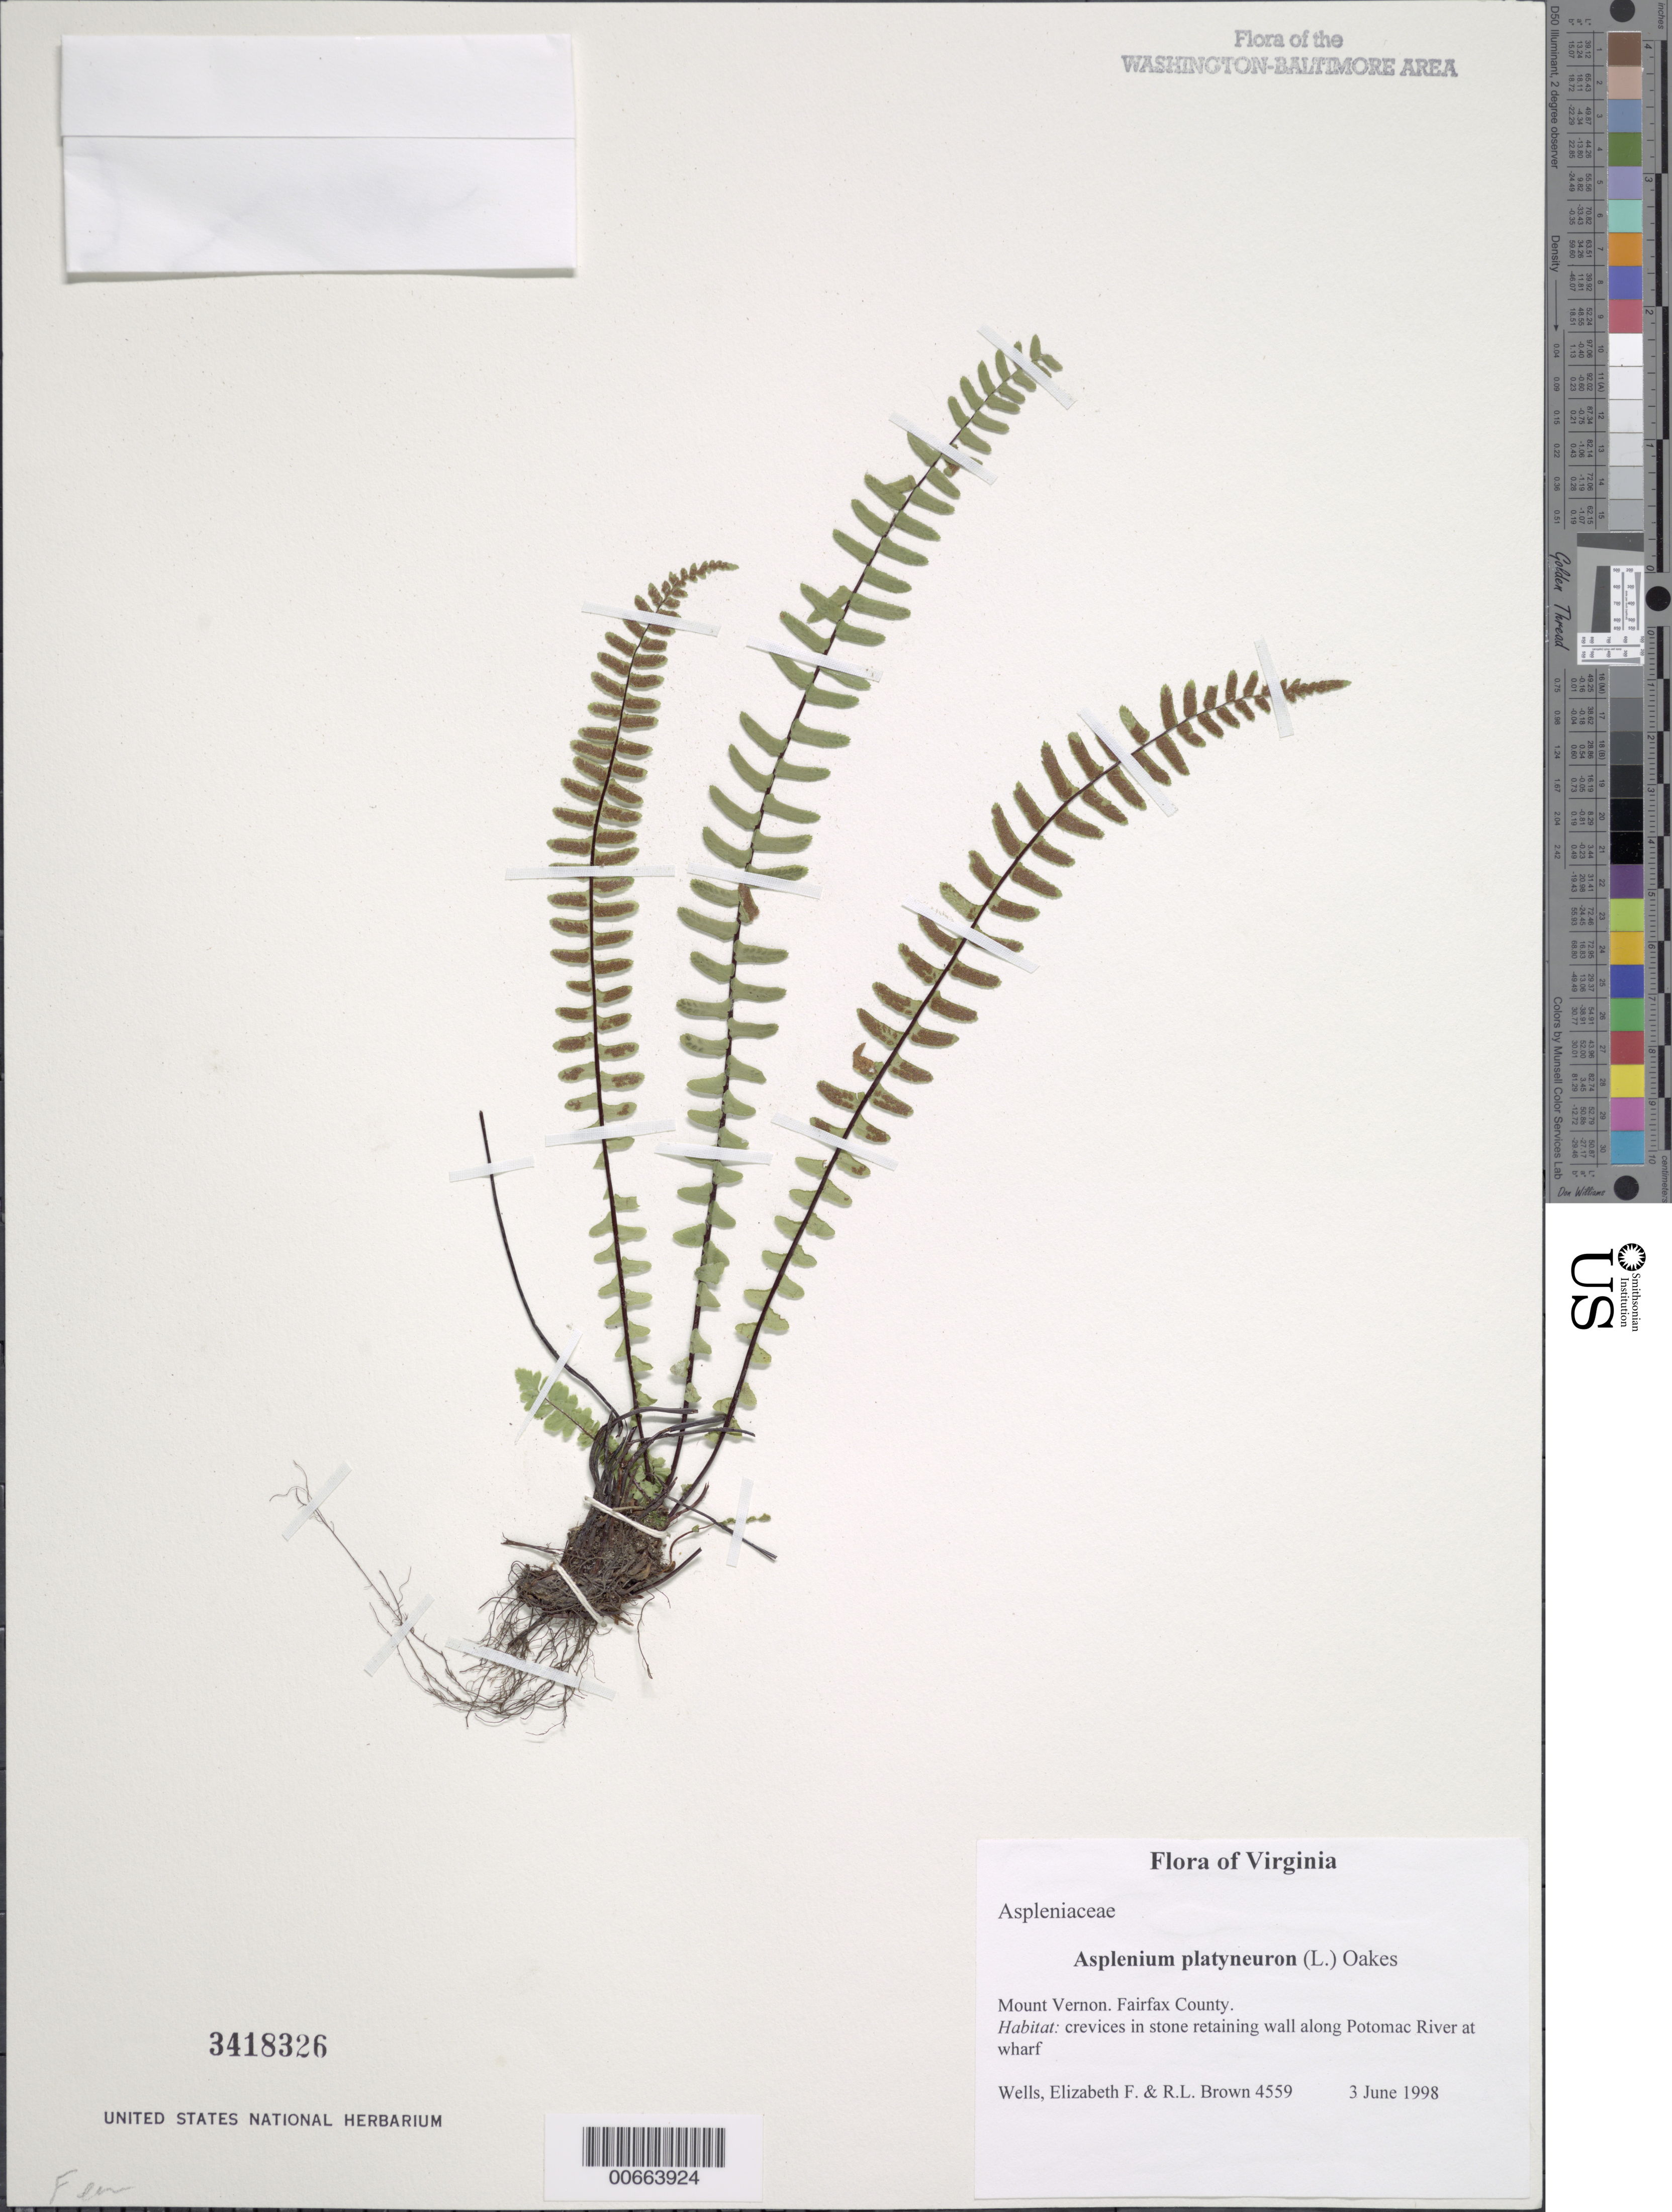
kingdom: Plantae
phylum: Tracheophyta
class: Polypodiopsida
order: Polypodiales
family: Aspleniaceae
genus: Asplenium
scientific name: Asplenium platyneuron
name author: (L.) Britton, Stearns & Poggenb.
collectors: E. F. Wells & R. L. Brown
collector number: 4559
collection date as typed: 03 Jun 1998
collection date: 1998-06-03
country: United States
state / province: Virginia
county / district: Fairfax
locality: Mount Vernon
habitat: crevices in stone retaining wall along Potomac River at wharf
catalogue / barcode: US 3418326